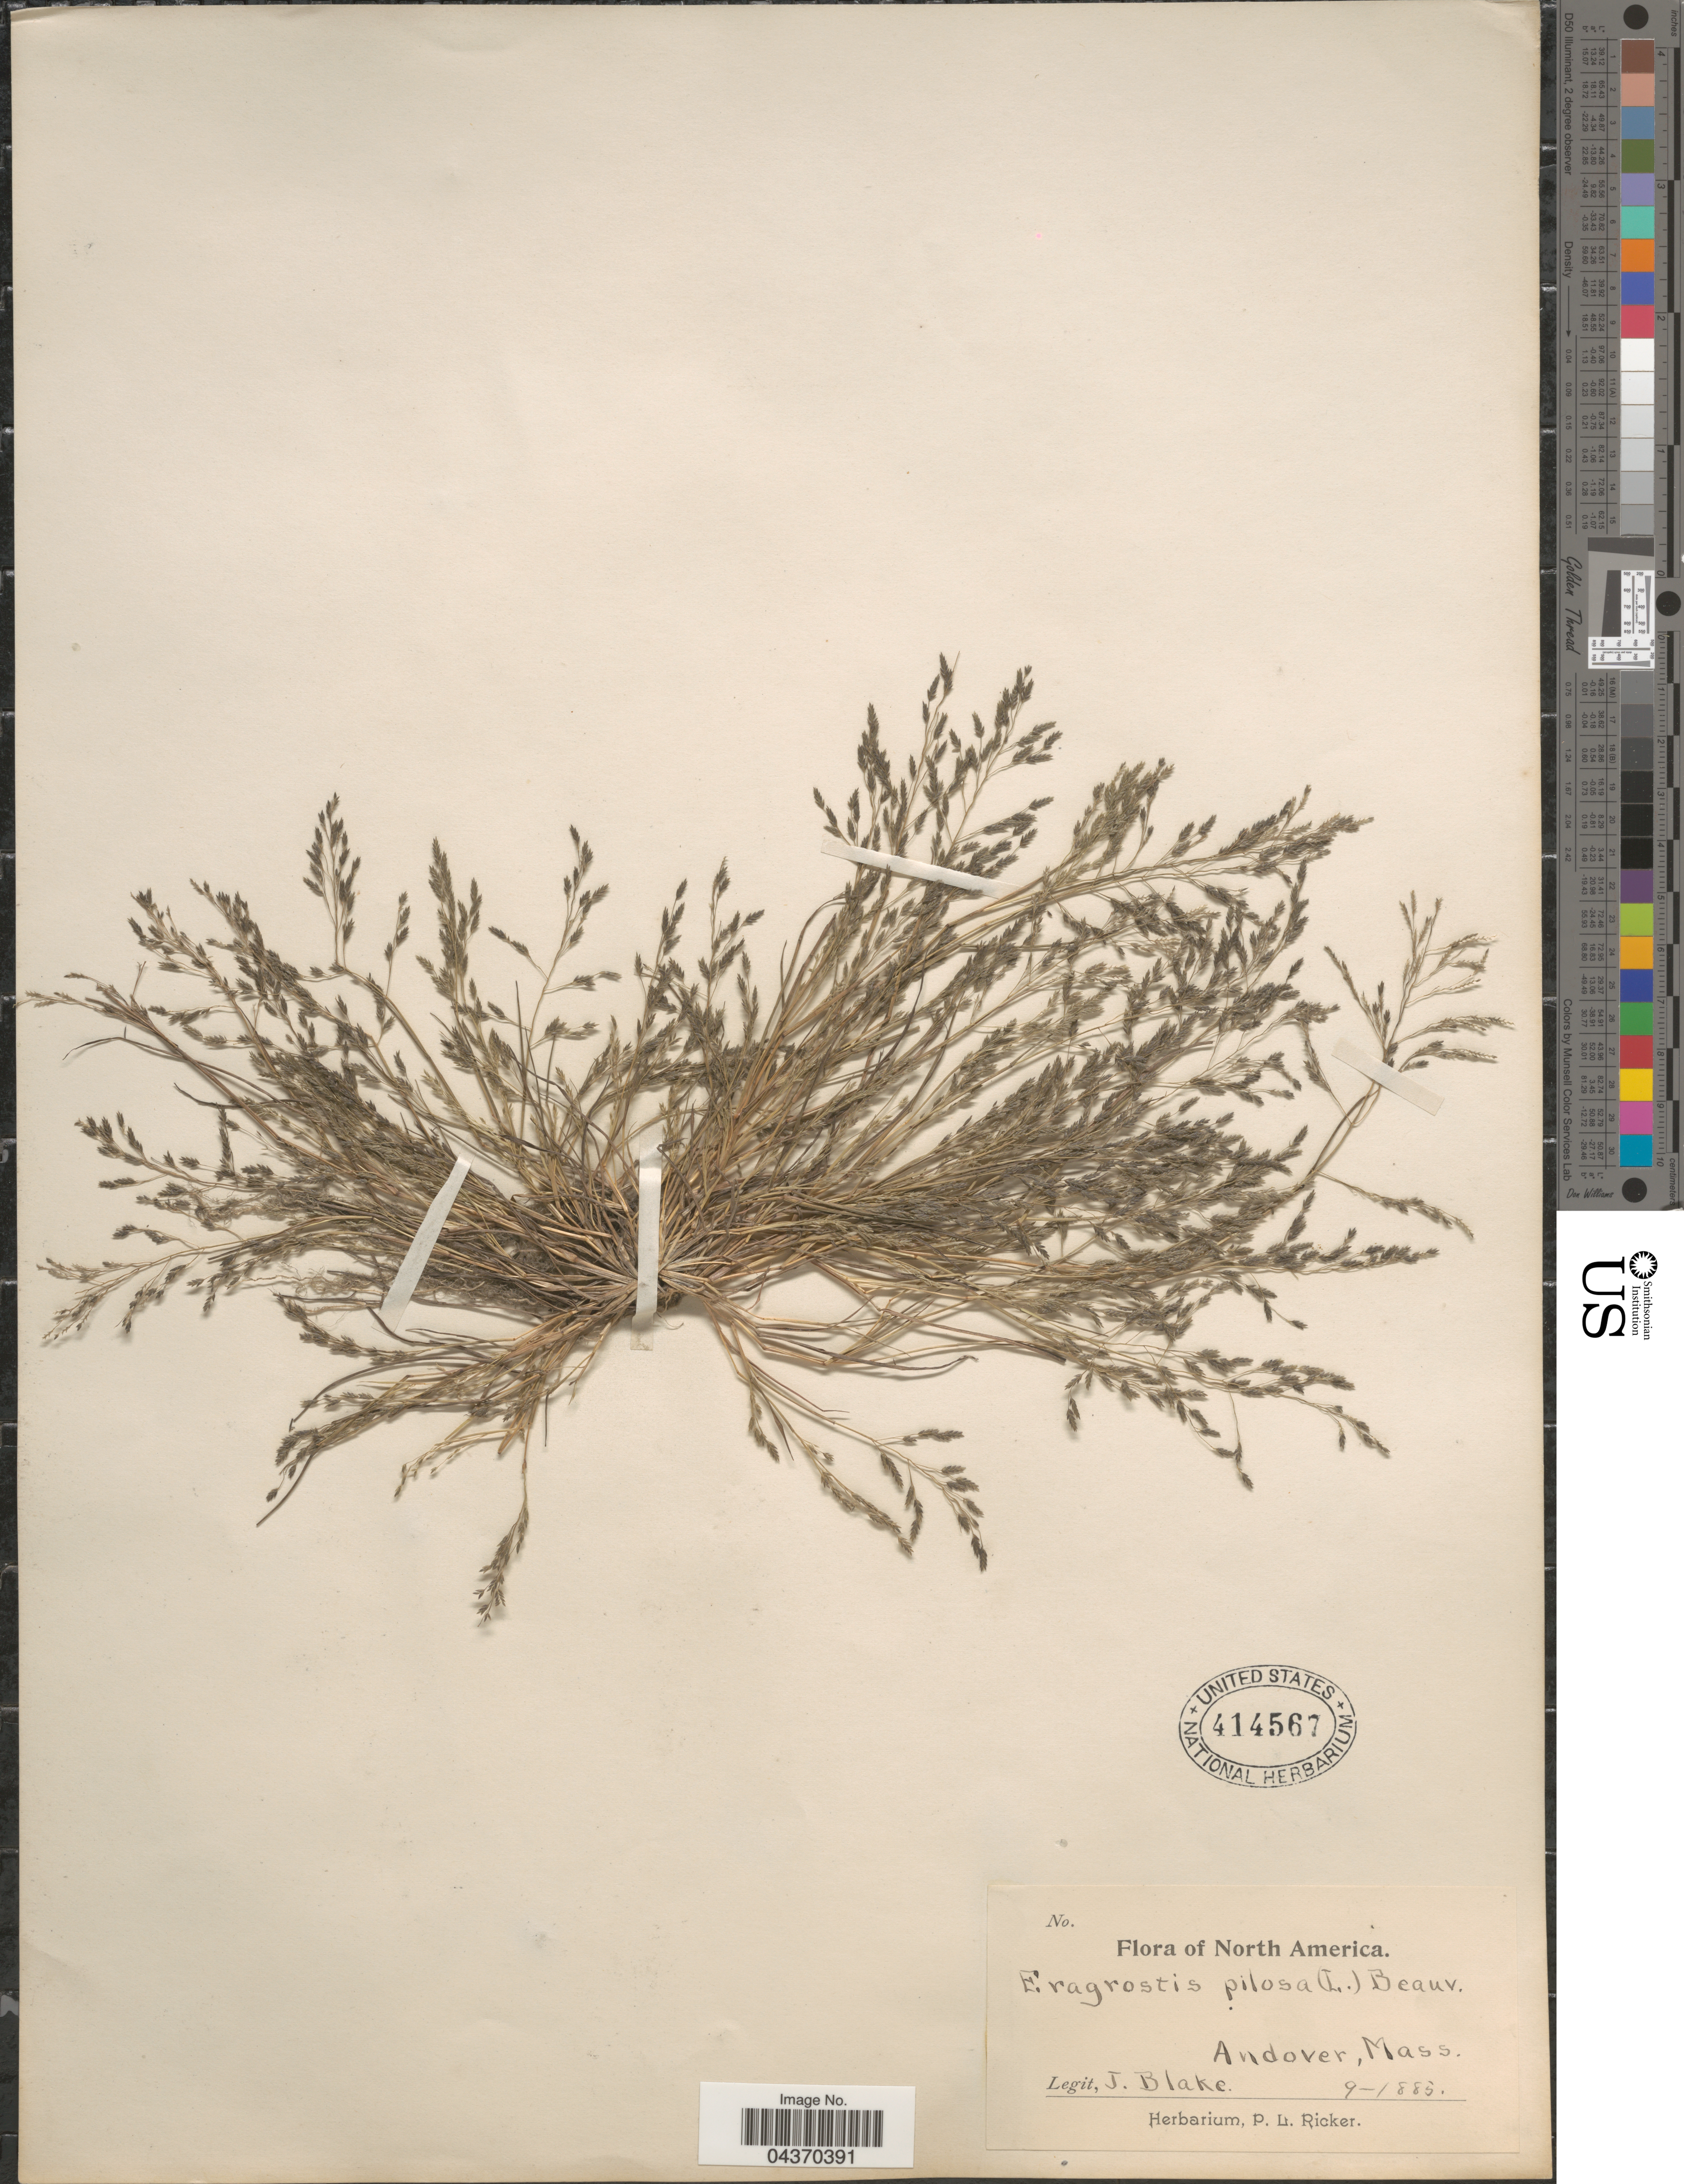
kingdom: Plantae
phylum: Tracheophyta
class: Liliopsida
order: Poales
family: Poaceae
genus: Eragrostis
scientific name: Eragrostis pectinacea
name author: (Michx.) Nees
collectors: J. Blake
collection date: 1885-09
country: United States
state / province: Massachusetts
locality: Andover.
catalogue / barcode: US 414567